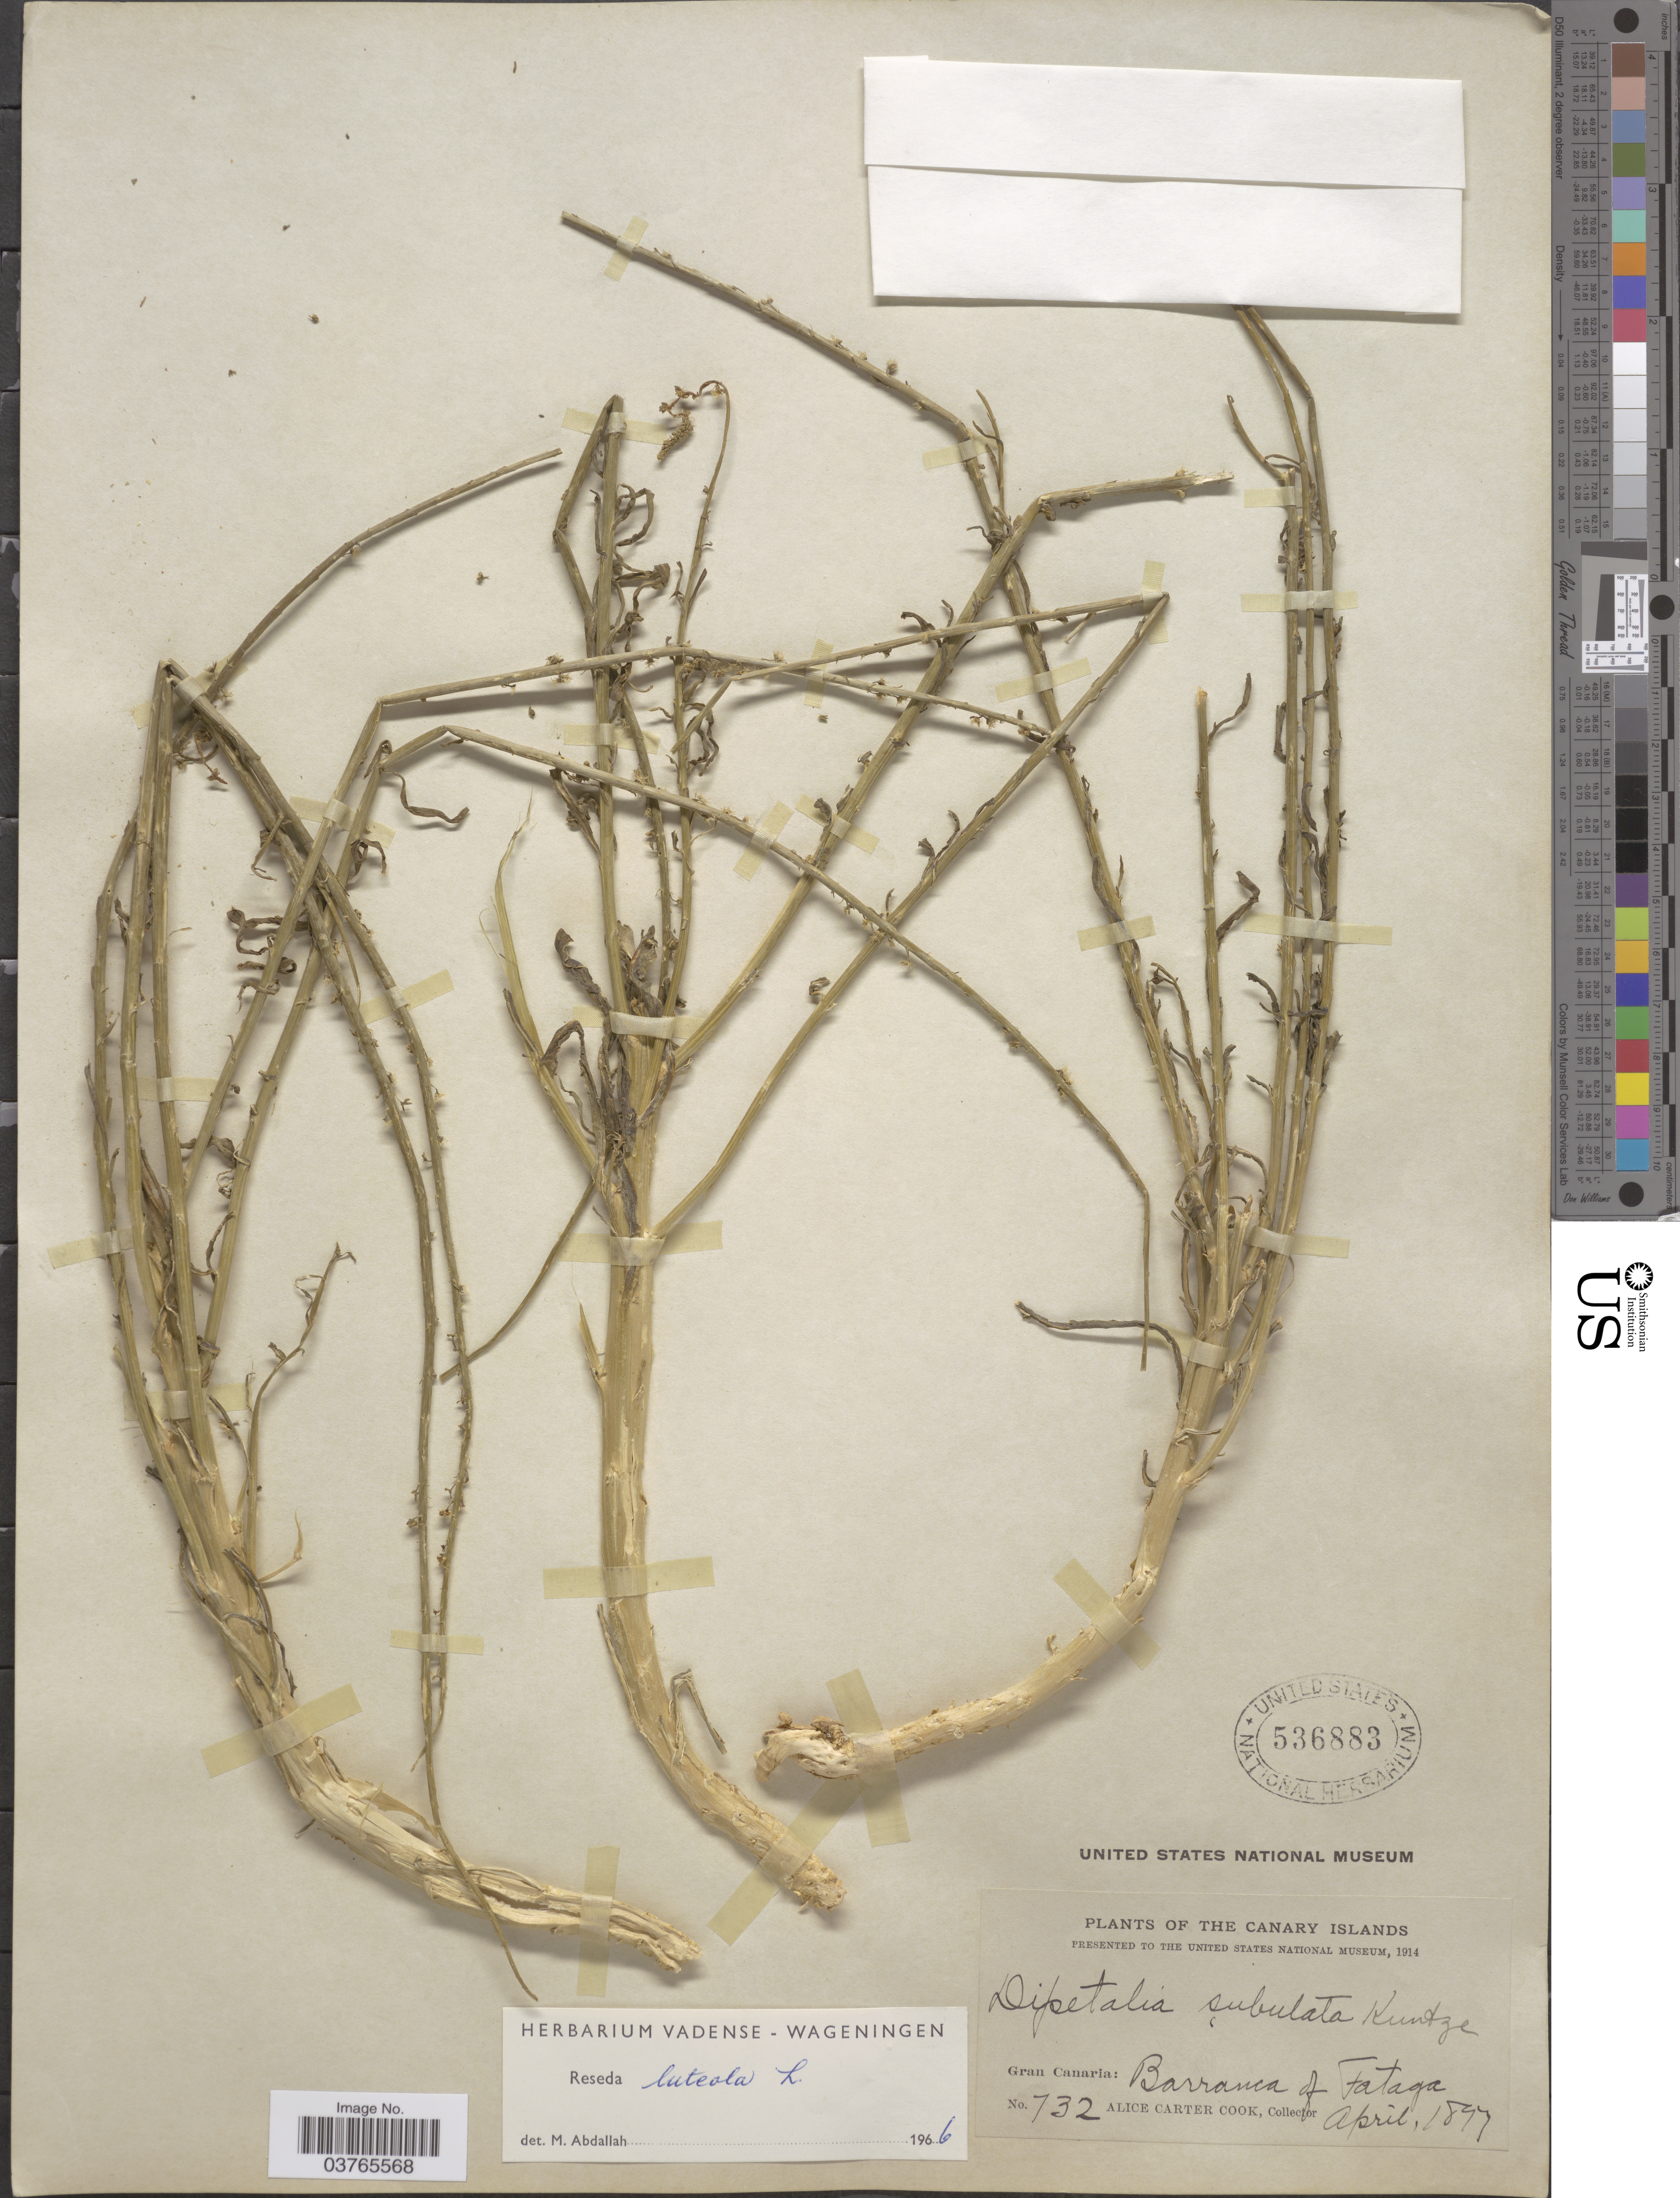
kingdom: Plantae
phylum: Tracheophyta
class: Magnoliopsida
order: Brassicales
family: Resedaceae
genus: Reseda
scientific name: Reseda luteola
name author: L.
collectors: Alice C. Cook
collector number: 732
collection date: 1897-04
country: Spain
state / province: Canarias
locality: The Canary Islands. Gran Canaria: Barranca of Fataga.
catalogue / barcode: US 536883